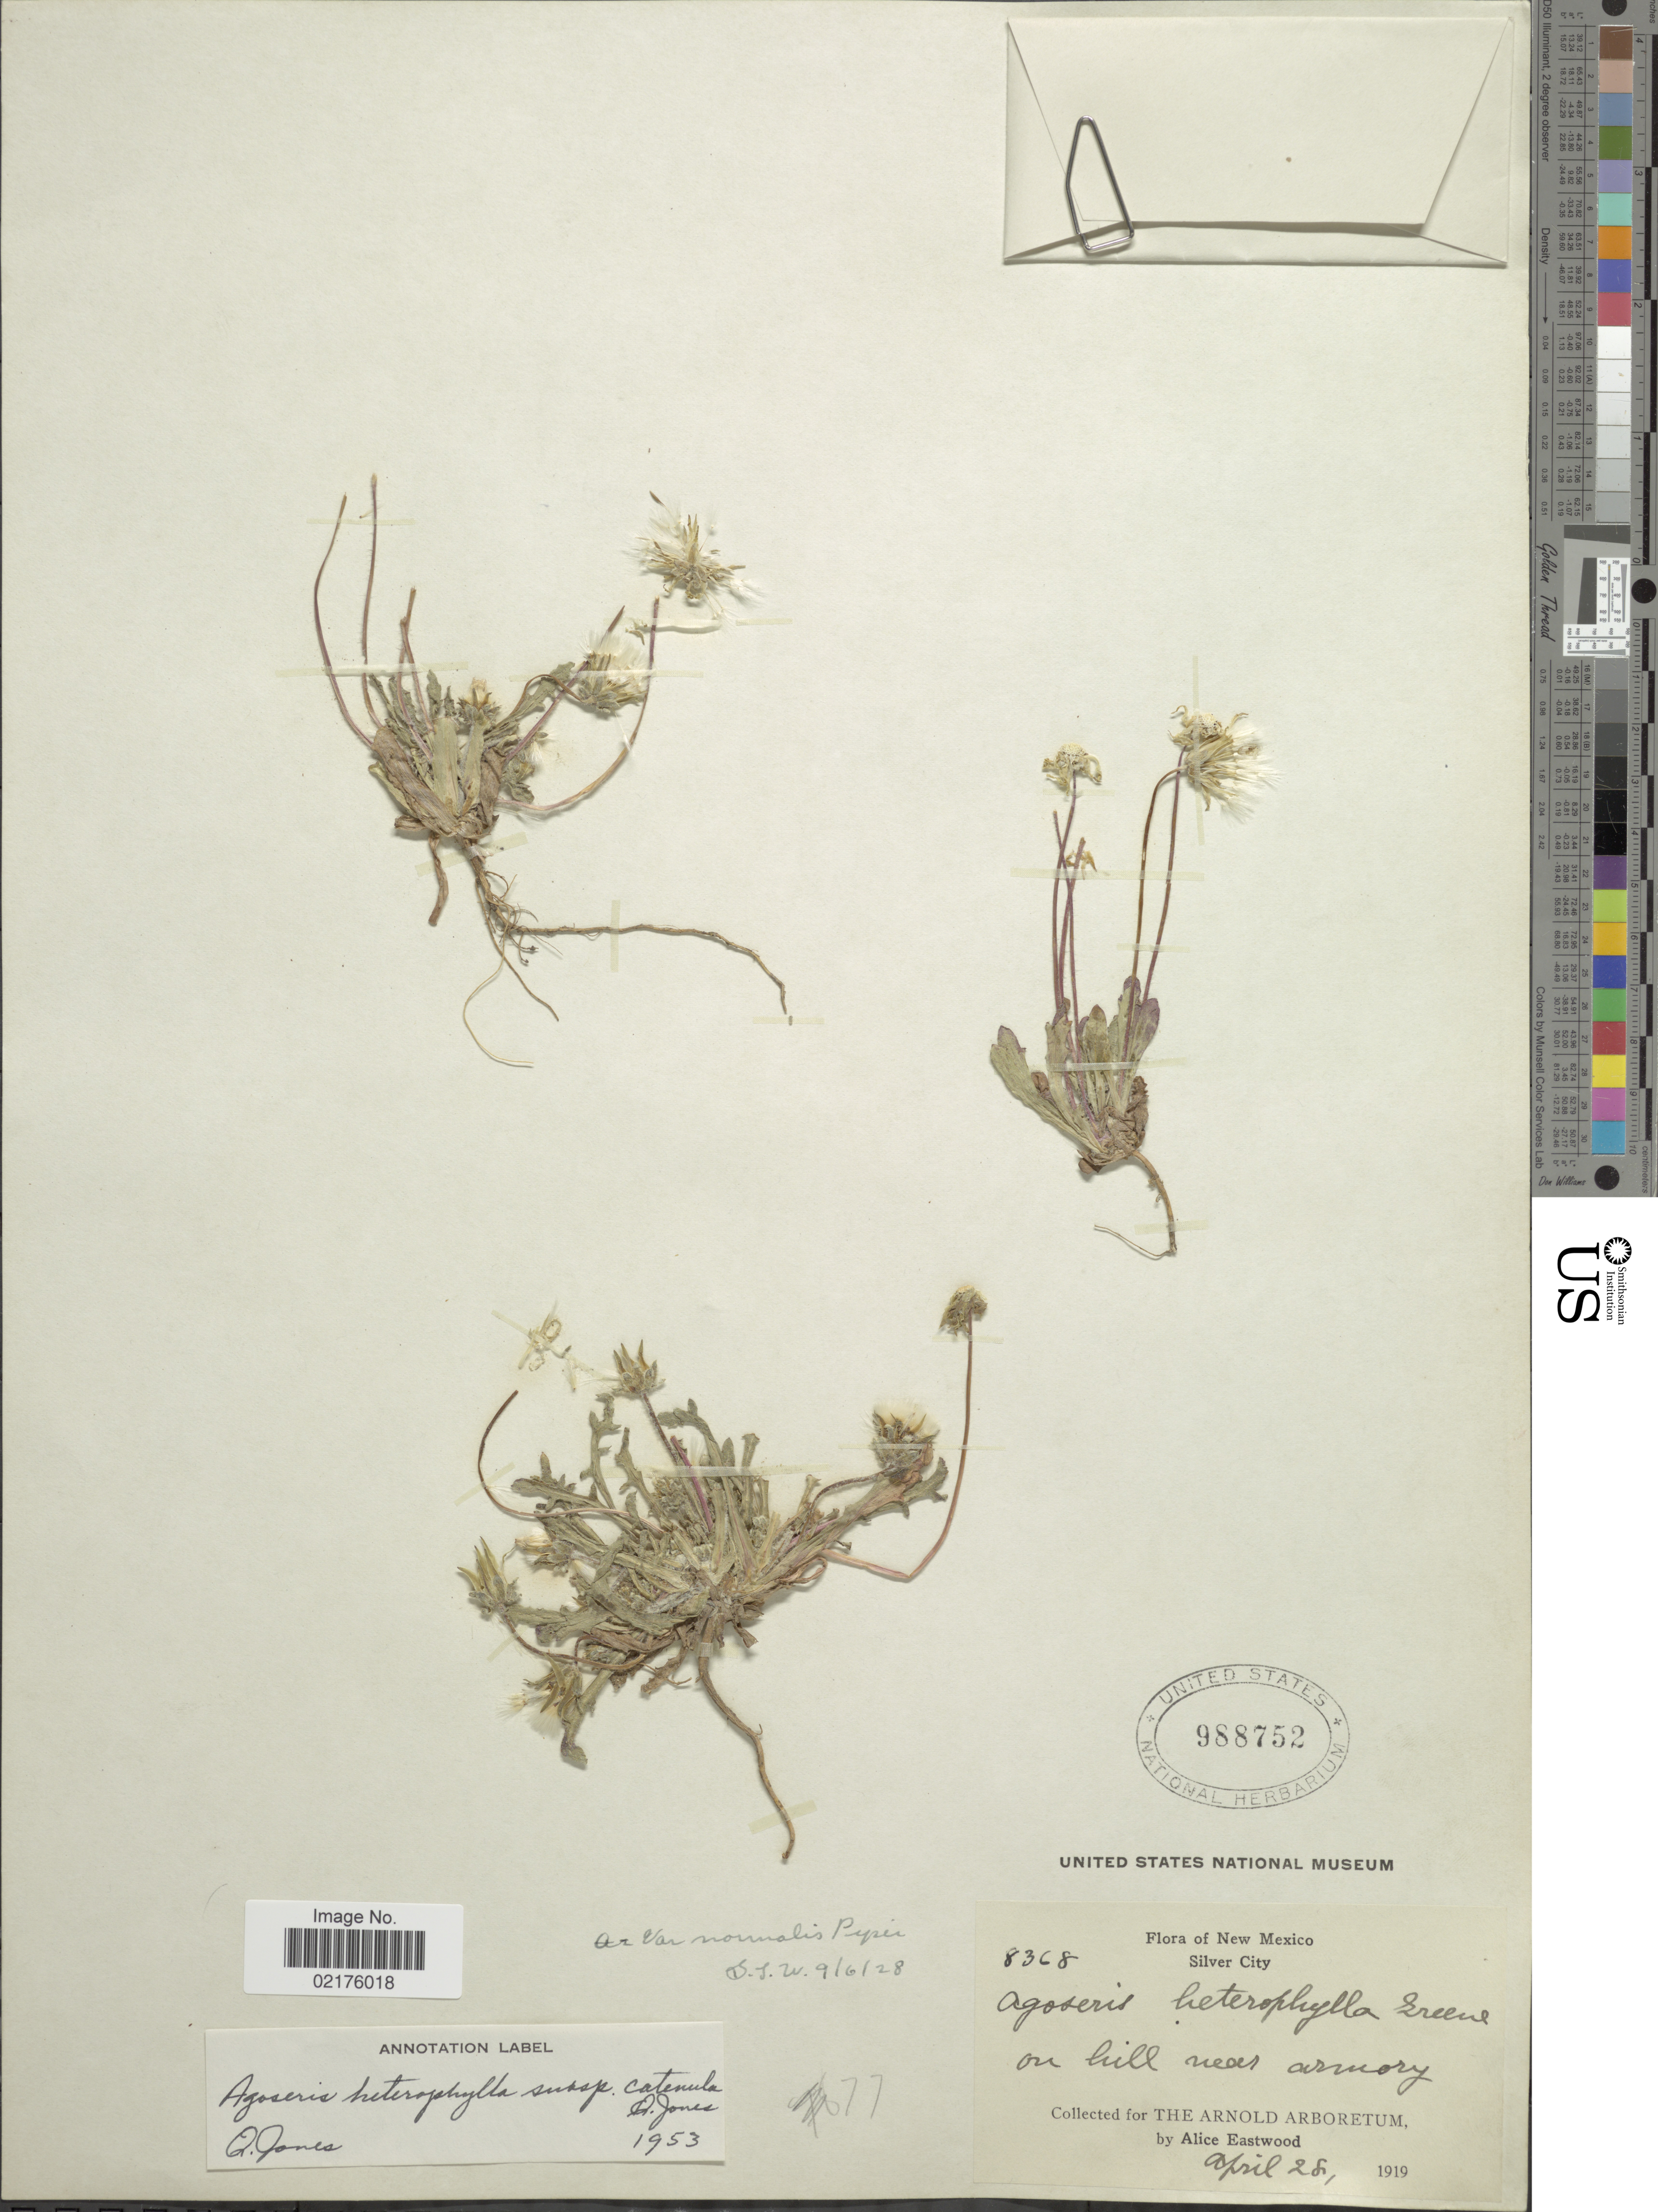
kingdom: Plantae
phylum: Tracheophyta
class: Magnoliopsida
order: Asterales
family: Asteraceae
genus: Agoseris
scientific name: Agoseris heterophylla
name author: (Nutt.) Greene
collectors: A. Eastwood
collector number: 8368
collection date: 1919-04-28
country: United States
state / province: New Mexico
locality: Silver City, on hill near armory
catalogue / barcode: US 988752